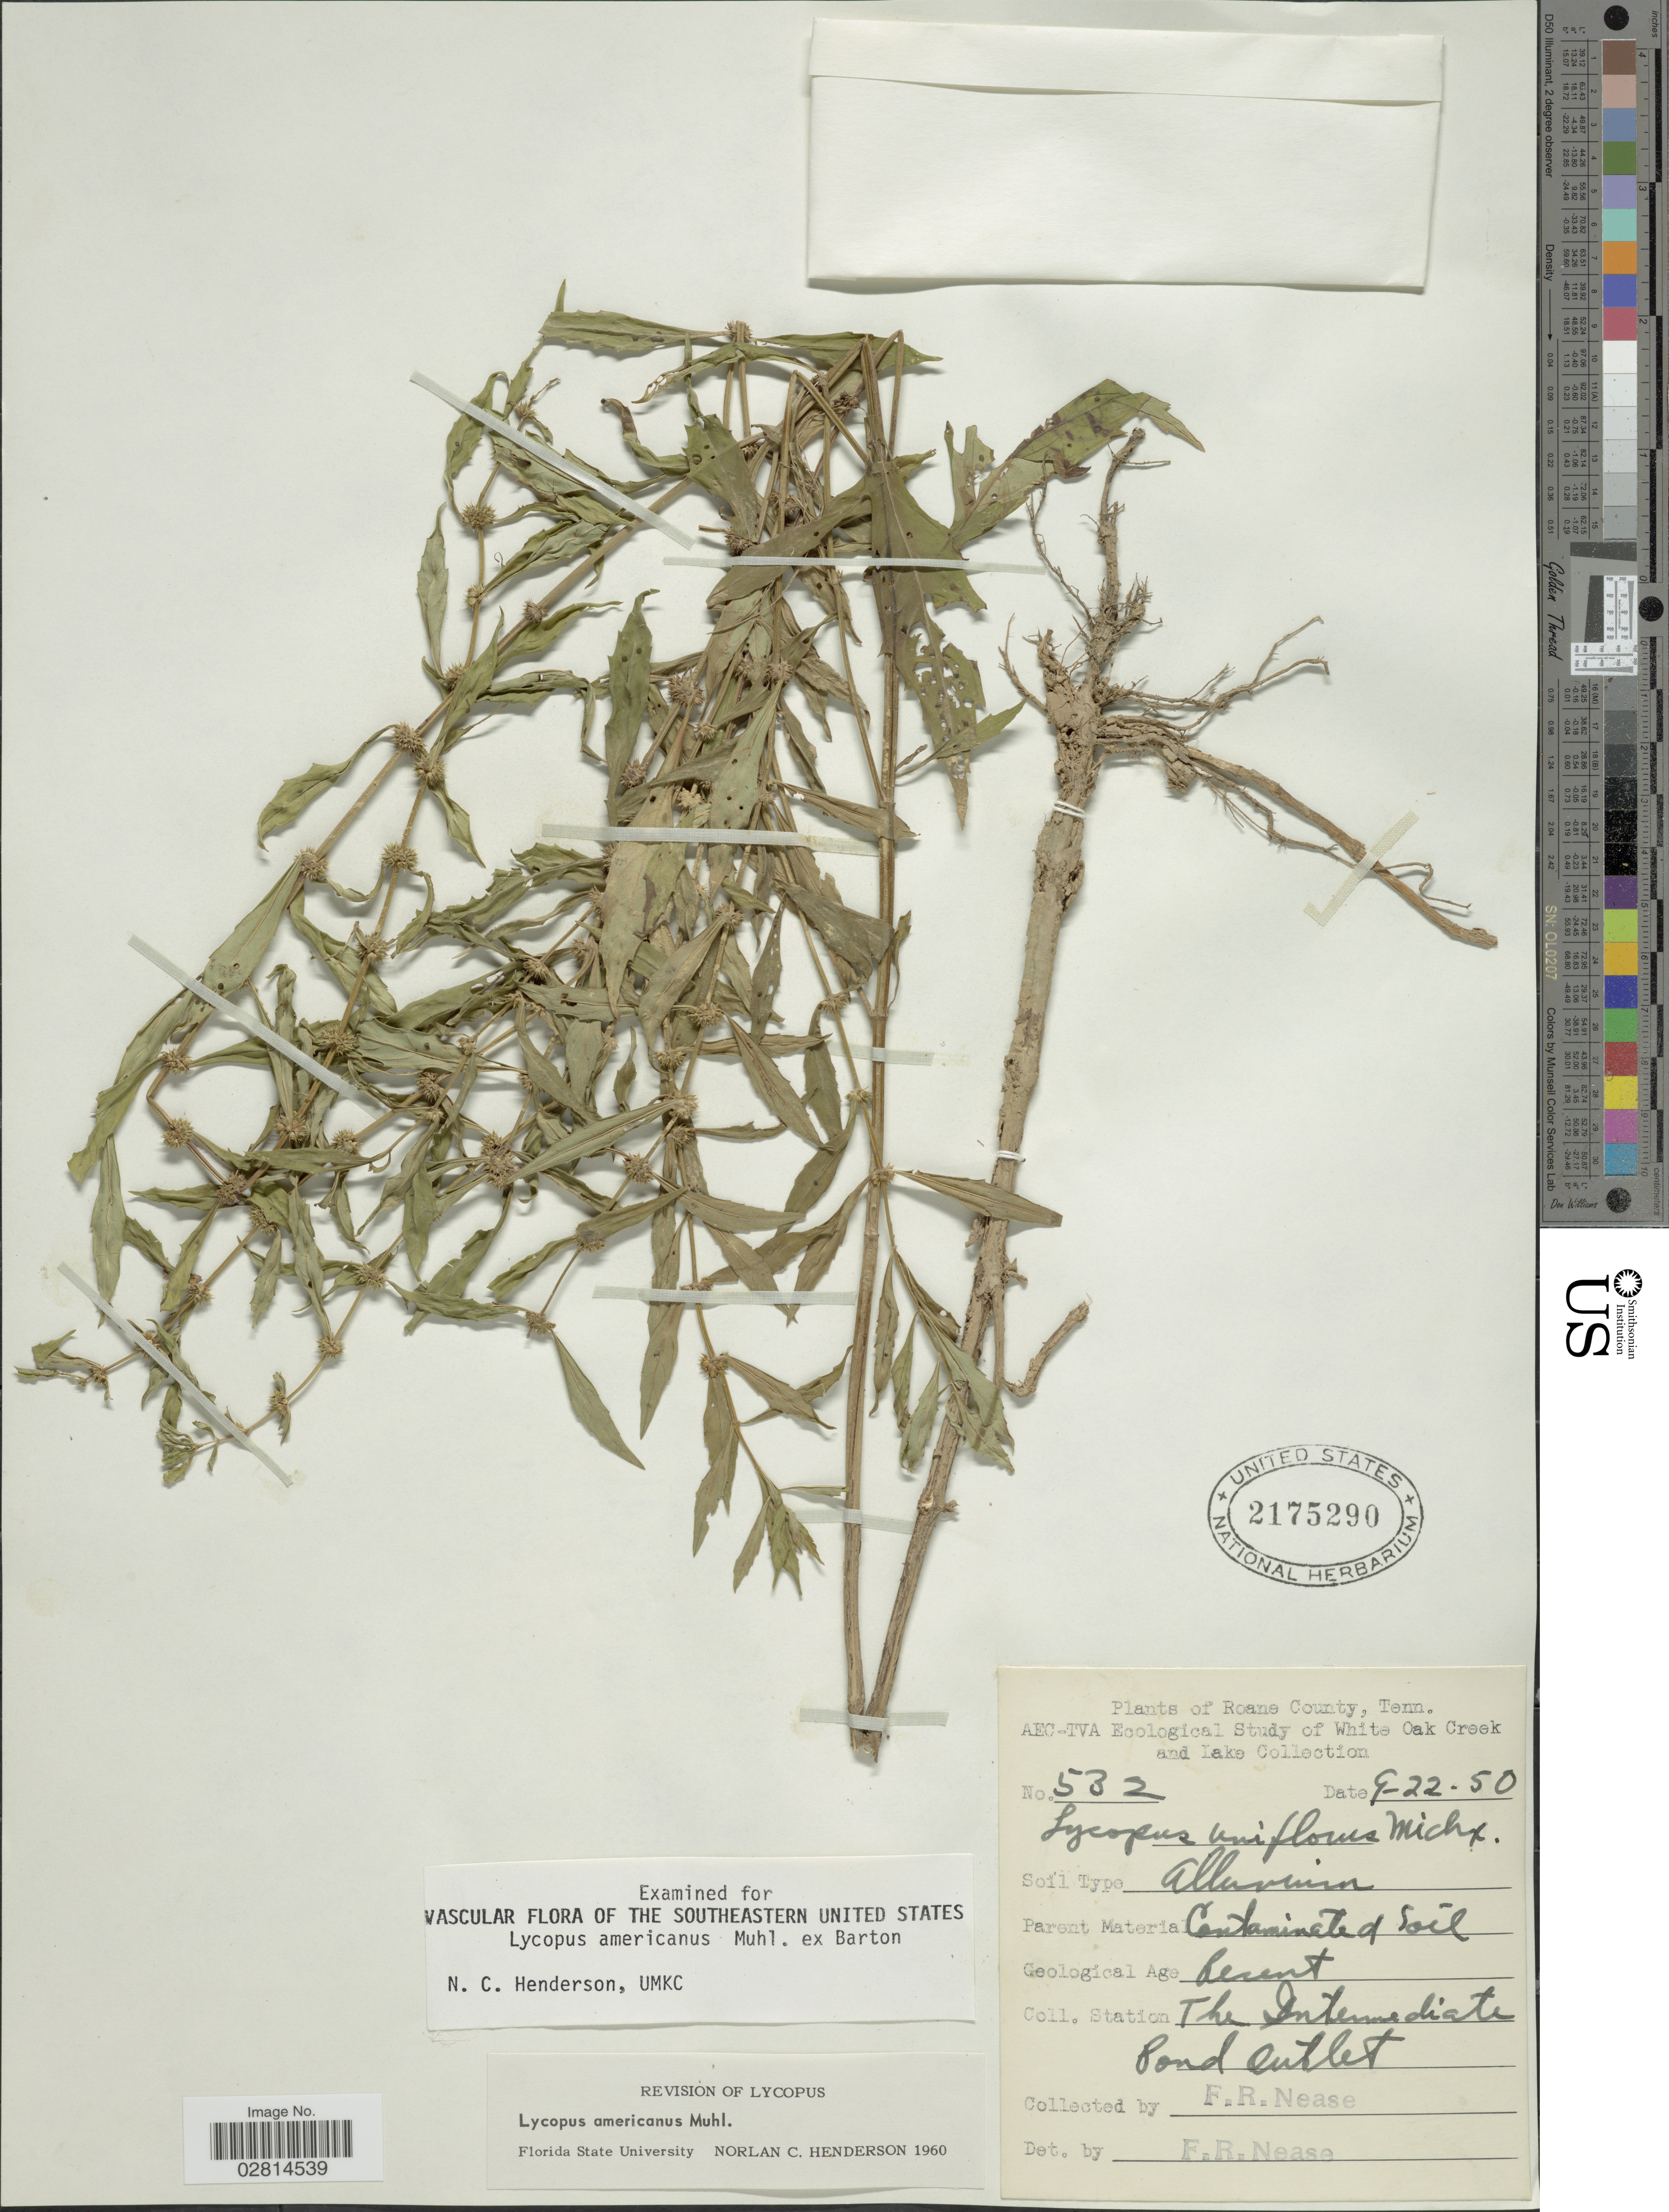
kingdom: Plantae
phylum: Tracheophyta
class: Magnoliopsida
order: Lamiales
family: Lamiaceae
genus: Lycopus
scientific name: Lycopus americanus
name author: Muhl. ex W.P.C. Barton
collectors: F. Nease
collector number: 532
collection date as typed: Transcribed d/m/y: 22/9/50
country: United States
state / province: Tennessee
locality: Roane County. The Intermeduate Pond Outlet.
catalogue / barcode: US 2175290